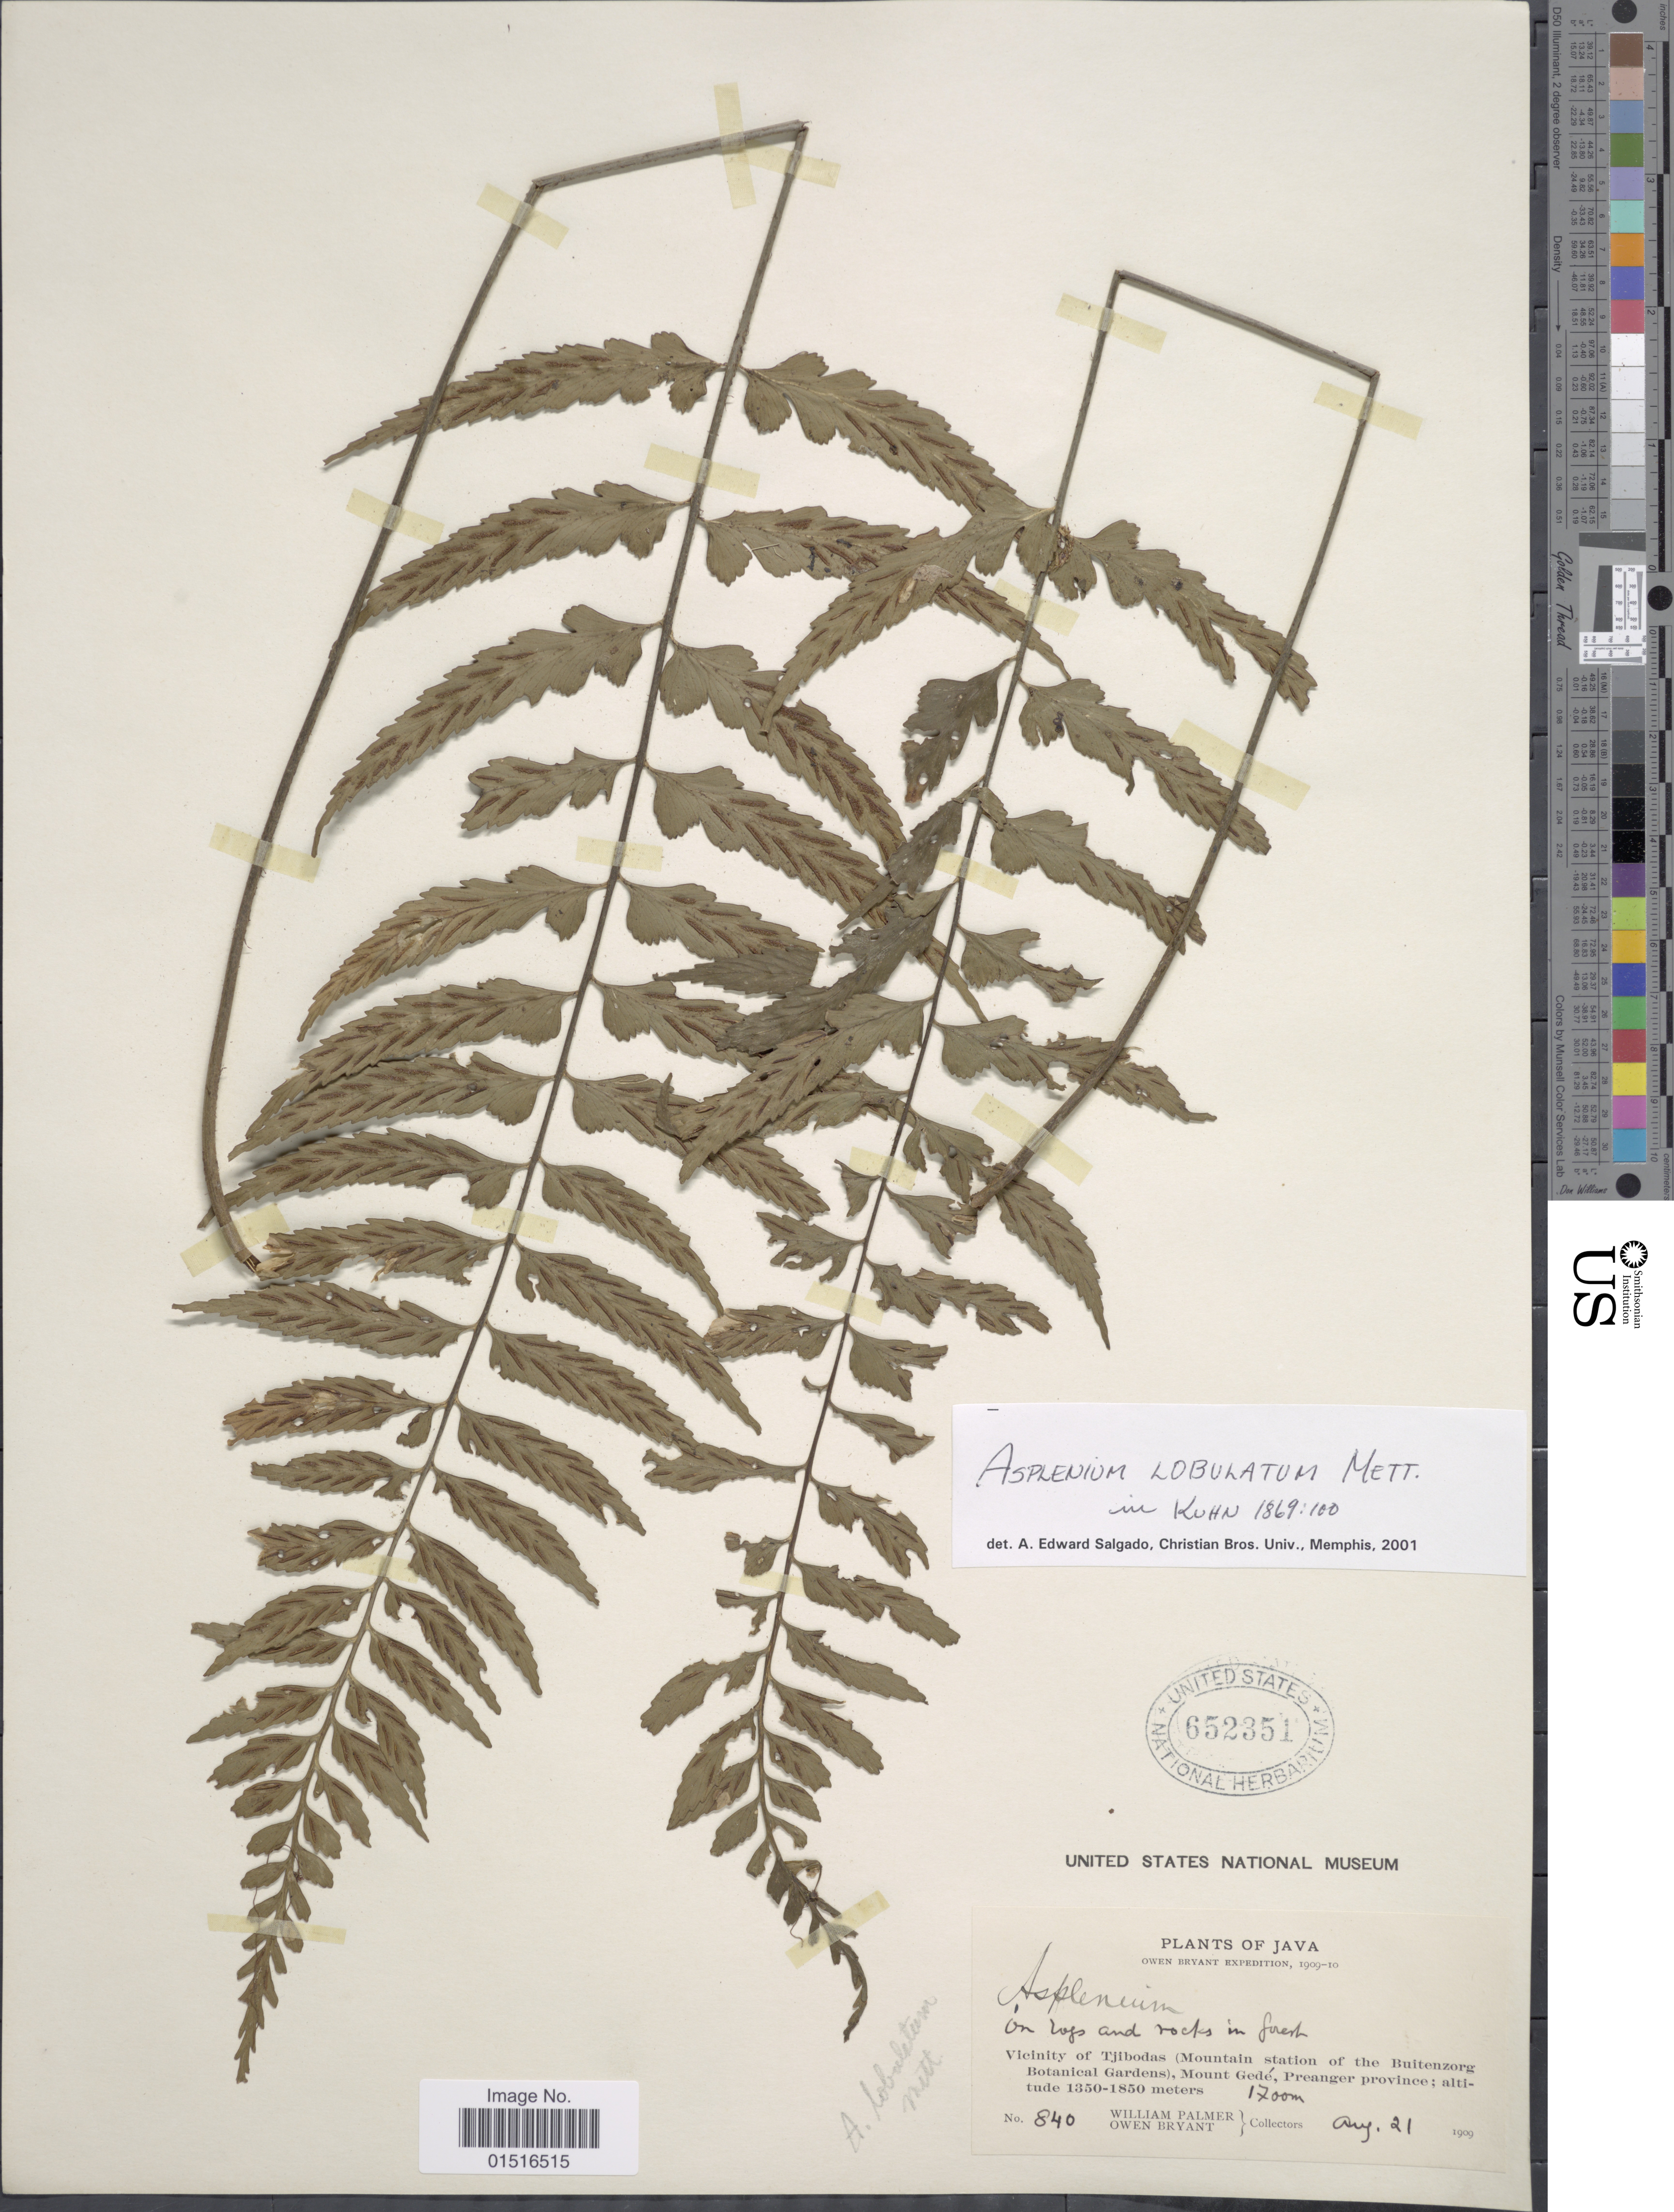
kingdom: Plantae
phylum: Tracheophyta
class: Polypodiopsida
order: Polypodiales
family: Aspleniaceae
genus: Asplenium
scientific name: Asplenium lobulatum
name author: Mett.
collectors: W. Palmer & O. Bryant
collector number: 840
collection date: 1909-08-21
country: Indonesia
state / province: Java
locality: Vicinity of Tjibodas (Mountain station of the Buitenzorg Botanical Gardens), Mount Gede, Preanger province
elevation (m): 1700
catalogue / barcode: US 652351